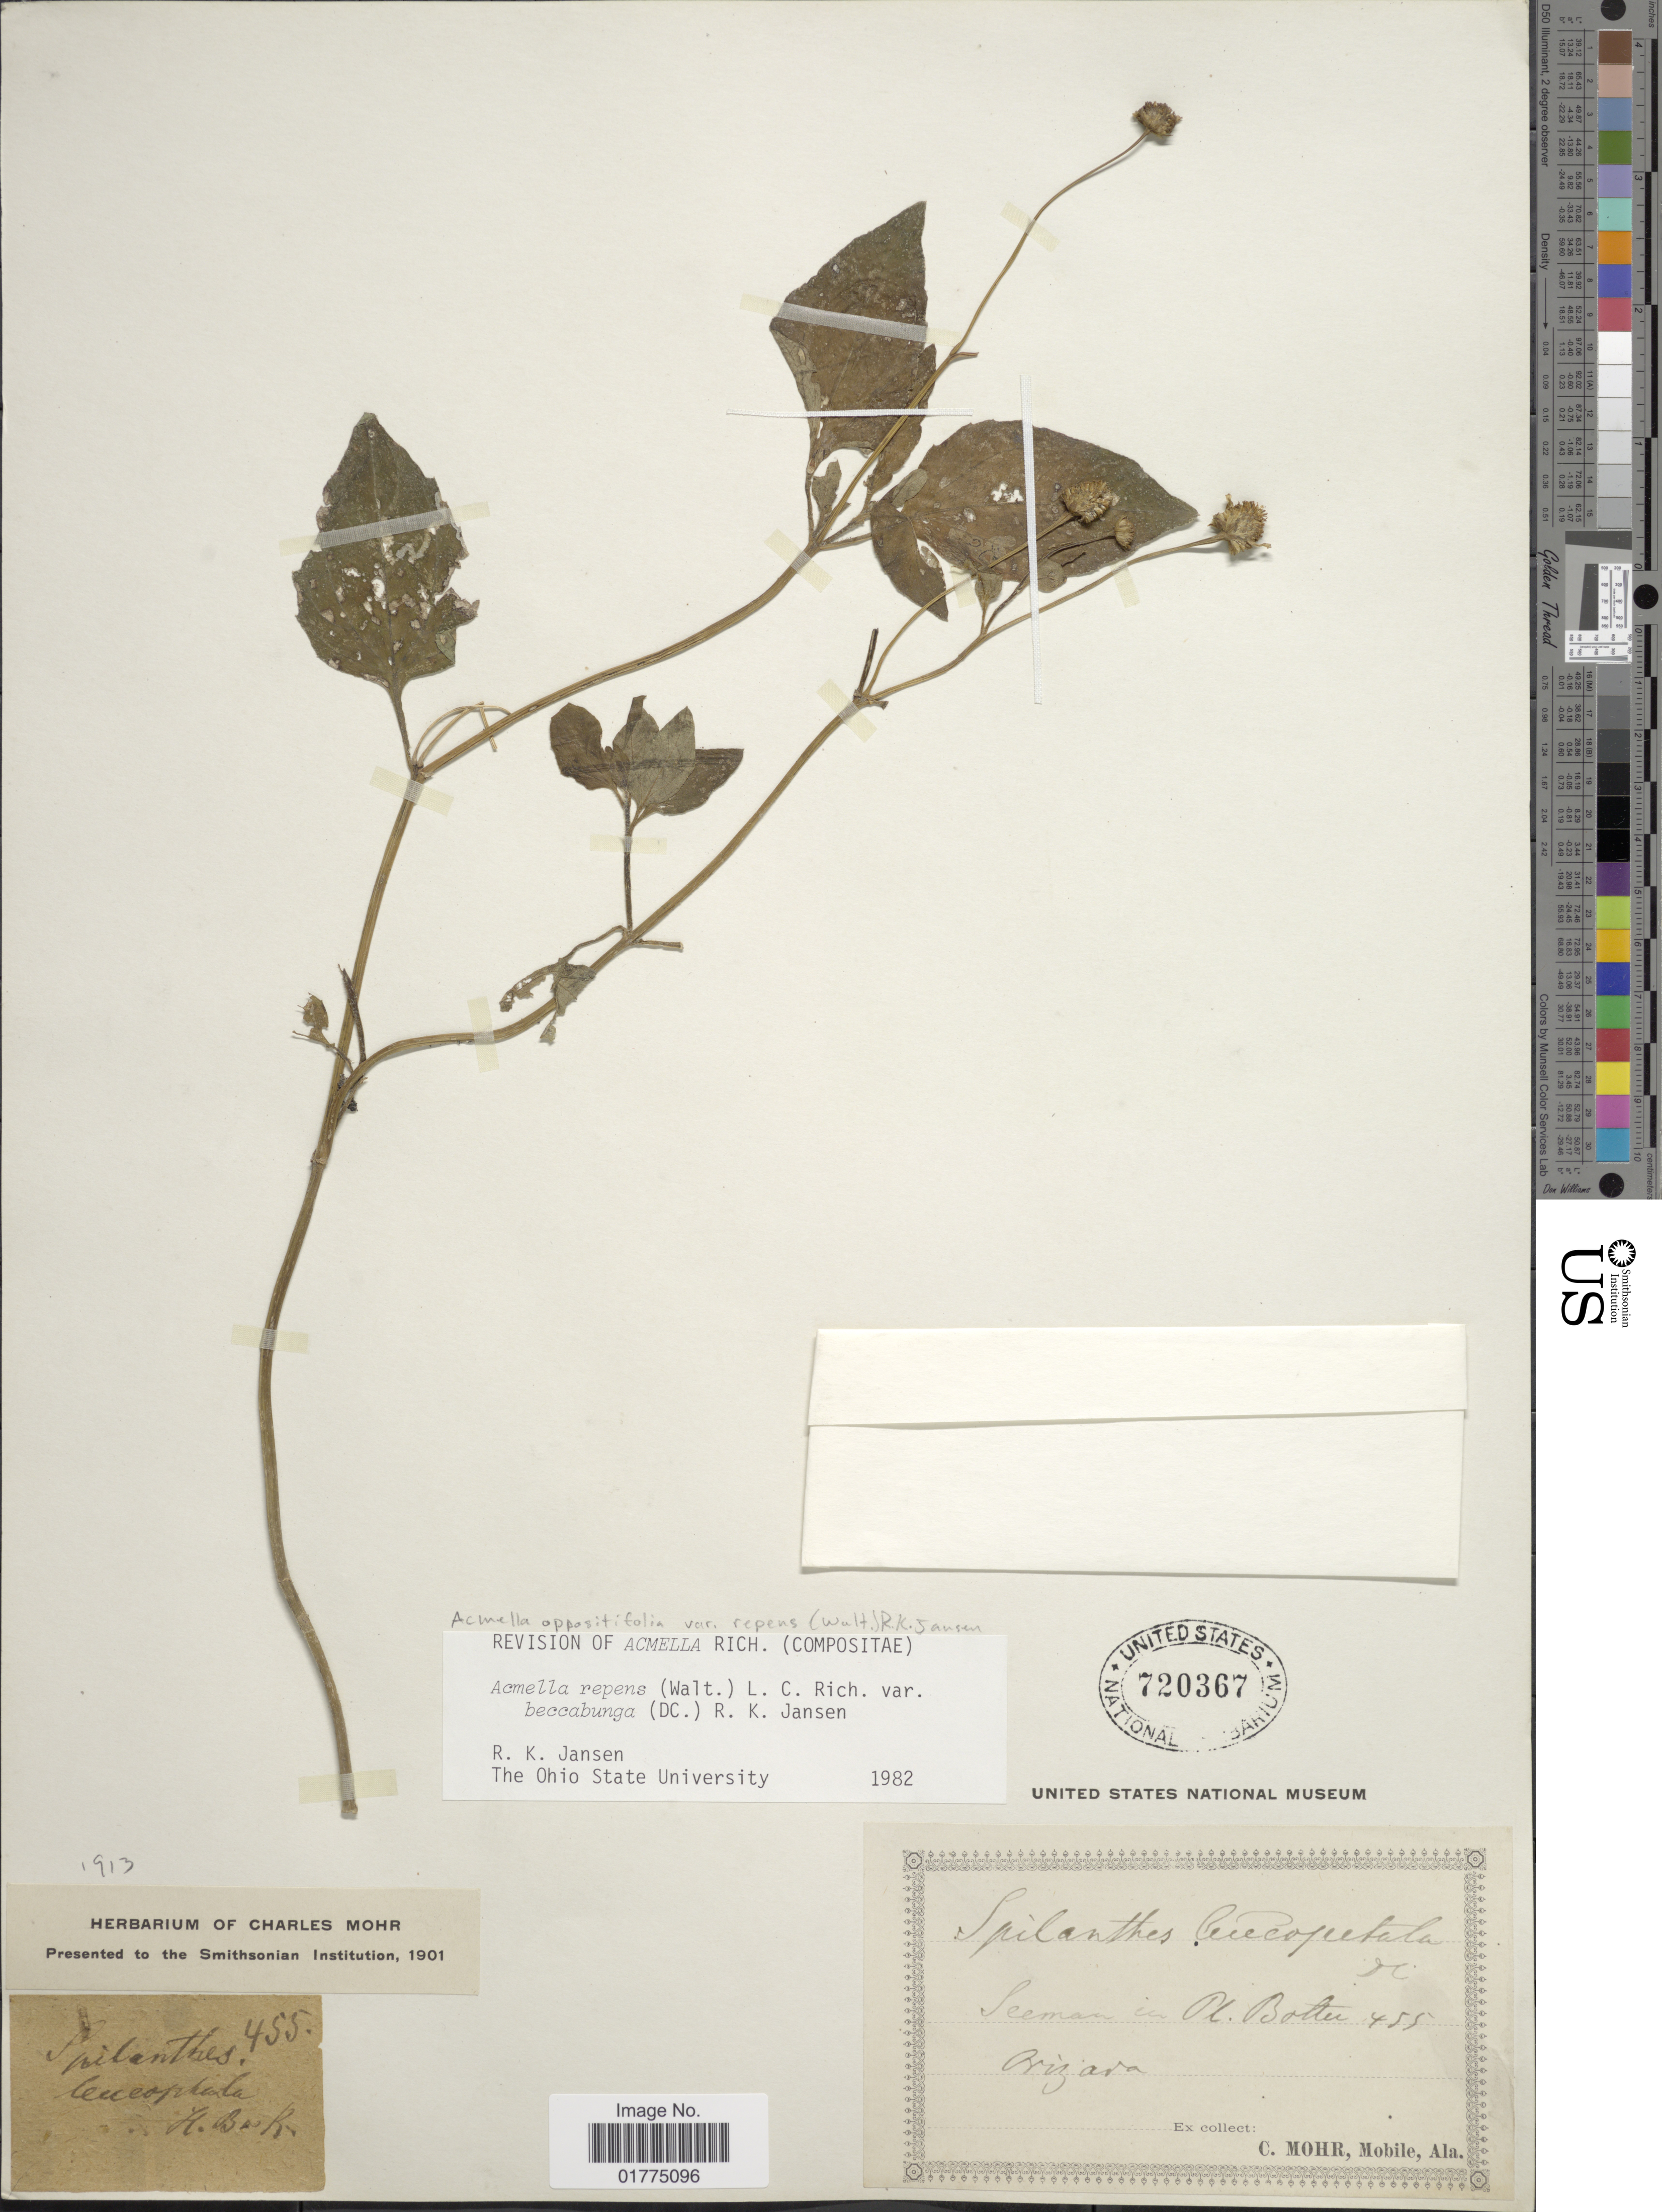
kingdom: Plantae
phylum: Tracheophyta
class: Magnoliopsida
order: Asterales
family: Asteraceae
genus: Acmella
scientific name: Acmella repens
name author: (Walter) Rich.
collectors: C. T. Mohr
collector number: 455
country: United States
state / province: Arizona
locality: Secman in Pl. Botten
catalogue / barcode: US 720367